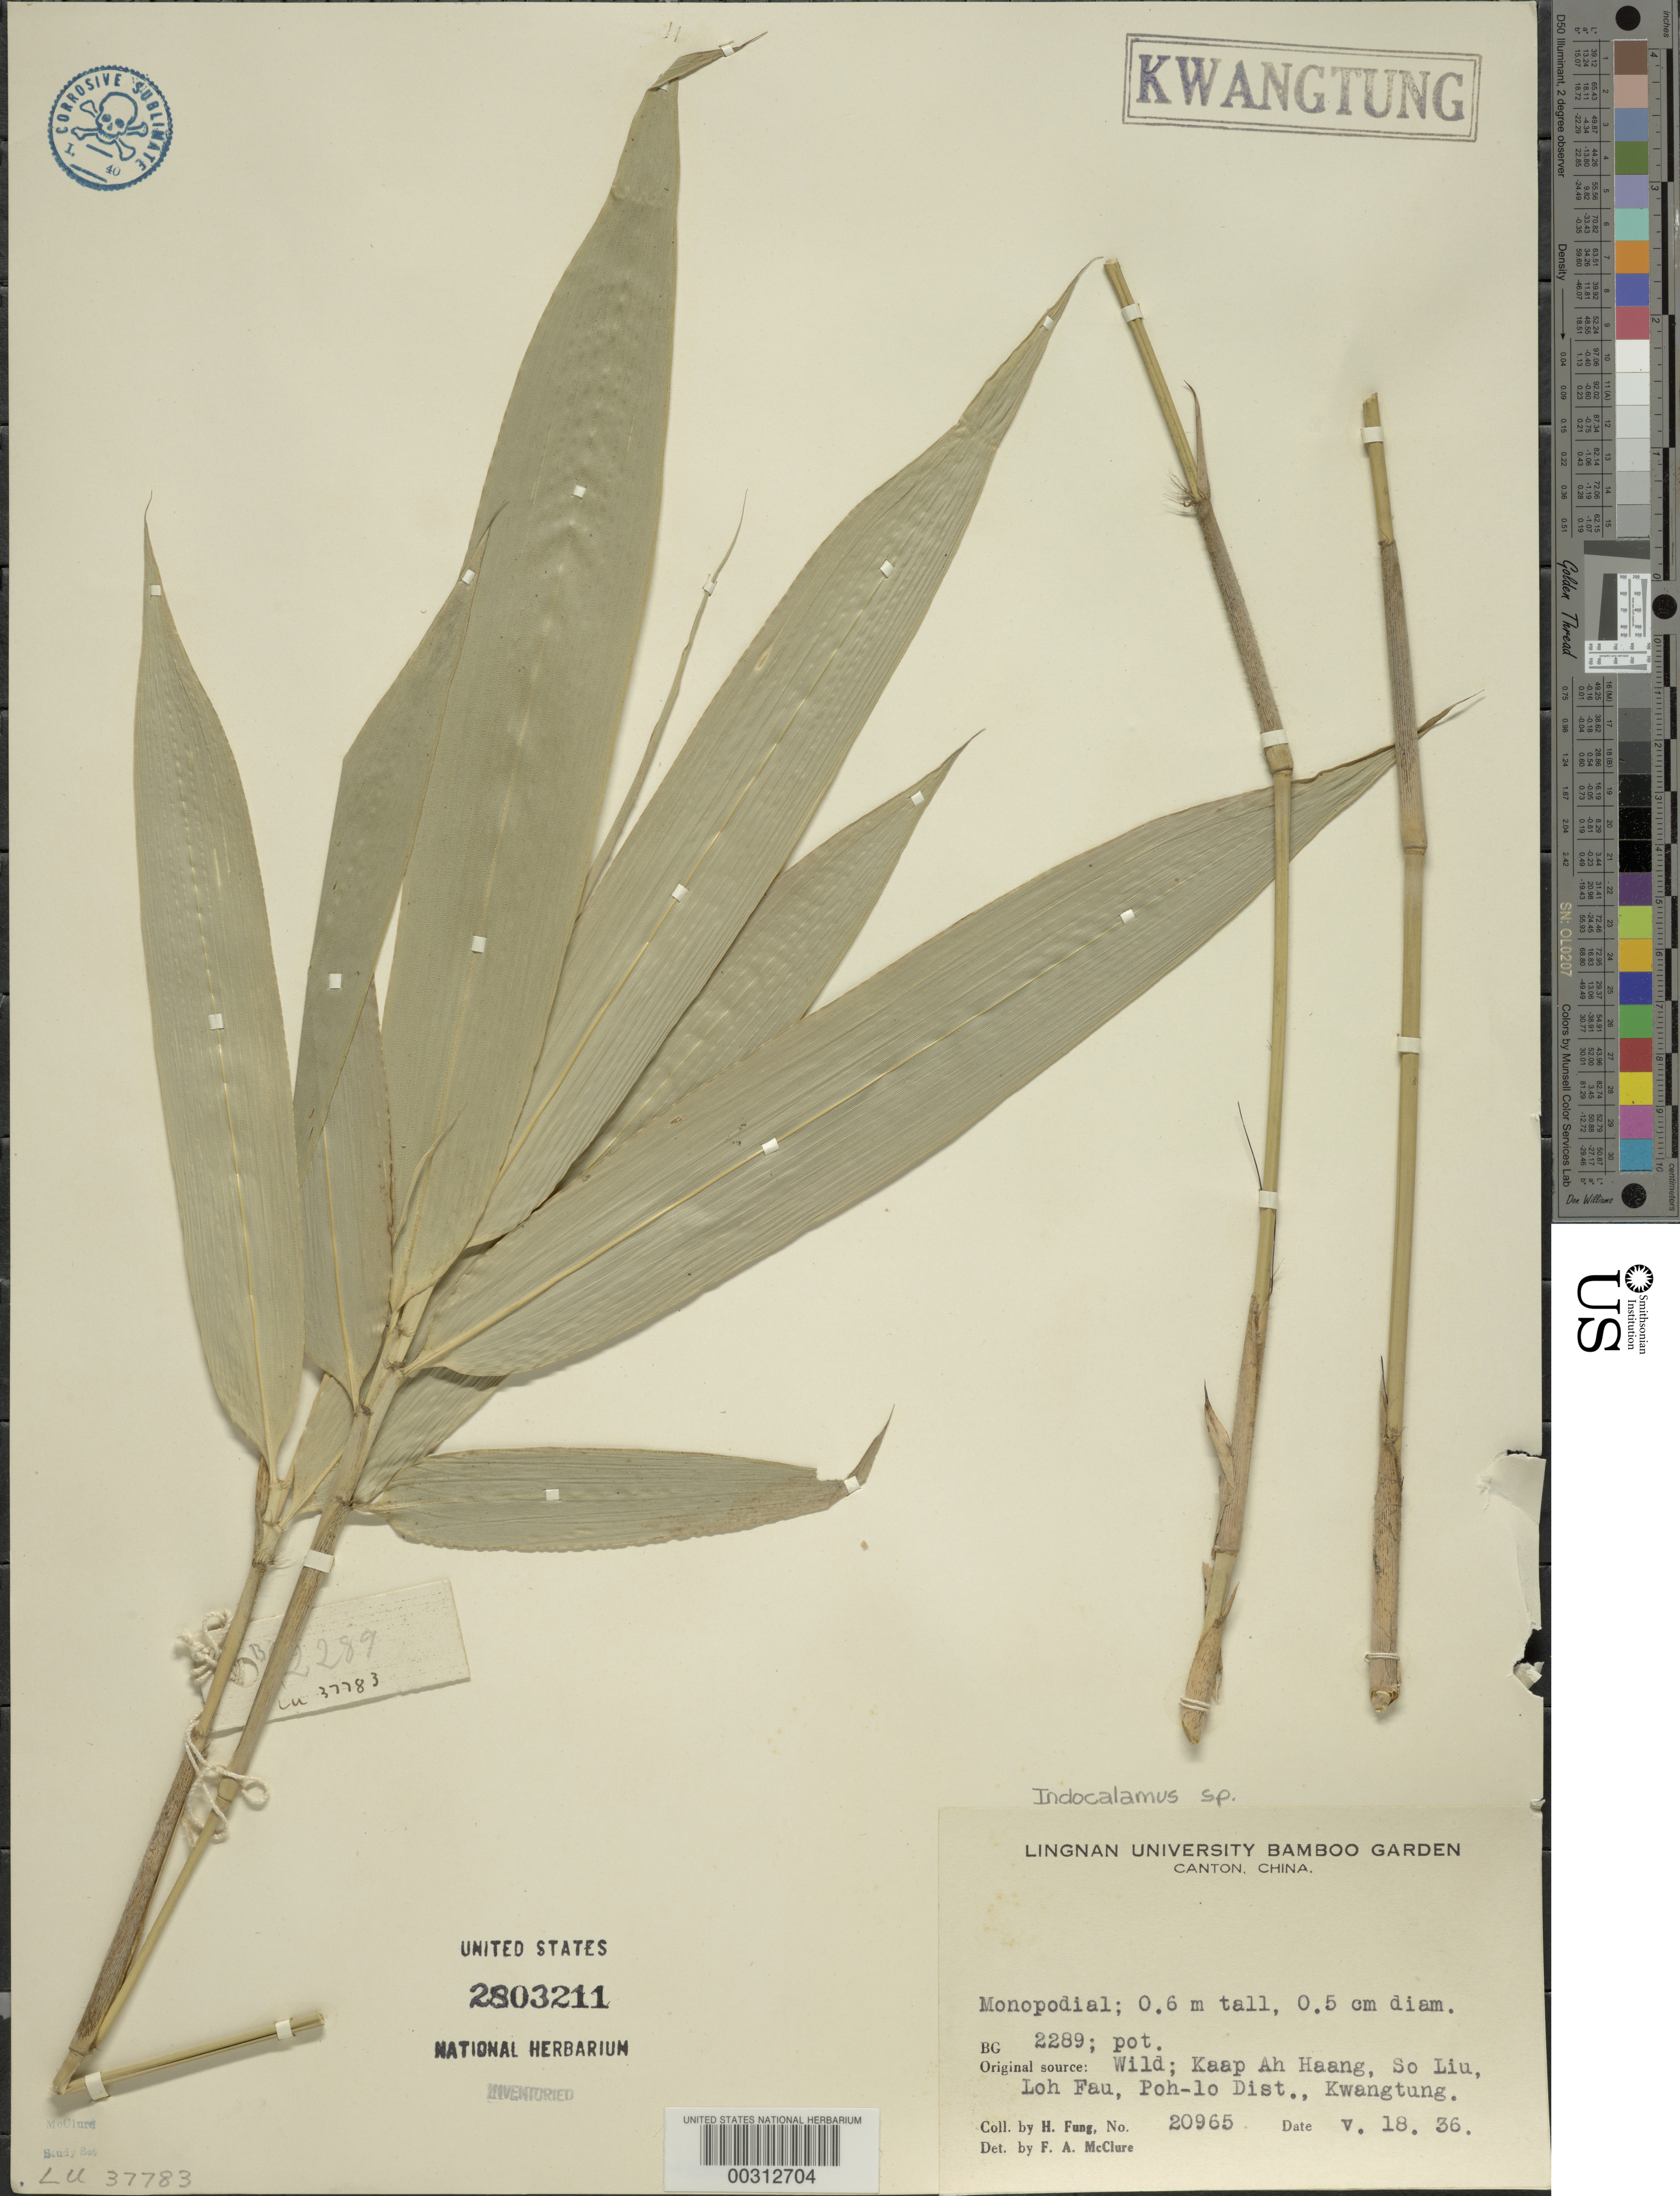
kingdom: Plantae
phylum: Tracheophyta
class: Liliopsida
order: Poales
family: Poaceae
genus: Indocalamus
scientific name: Indocalamus sp.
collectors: H. L. Fung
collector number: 20965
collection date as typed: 18 May 1936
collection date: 1936-05-18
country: China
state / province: Guangdong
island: Honam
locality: Lingnan University Bamboo Garden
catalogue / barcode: US 2803211